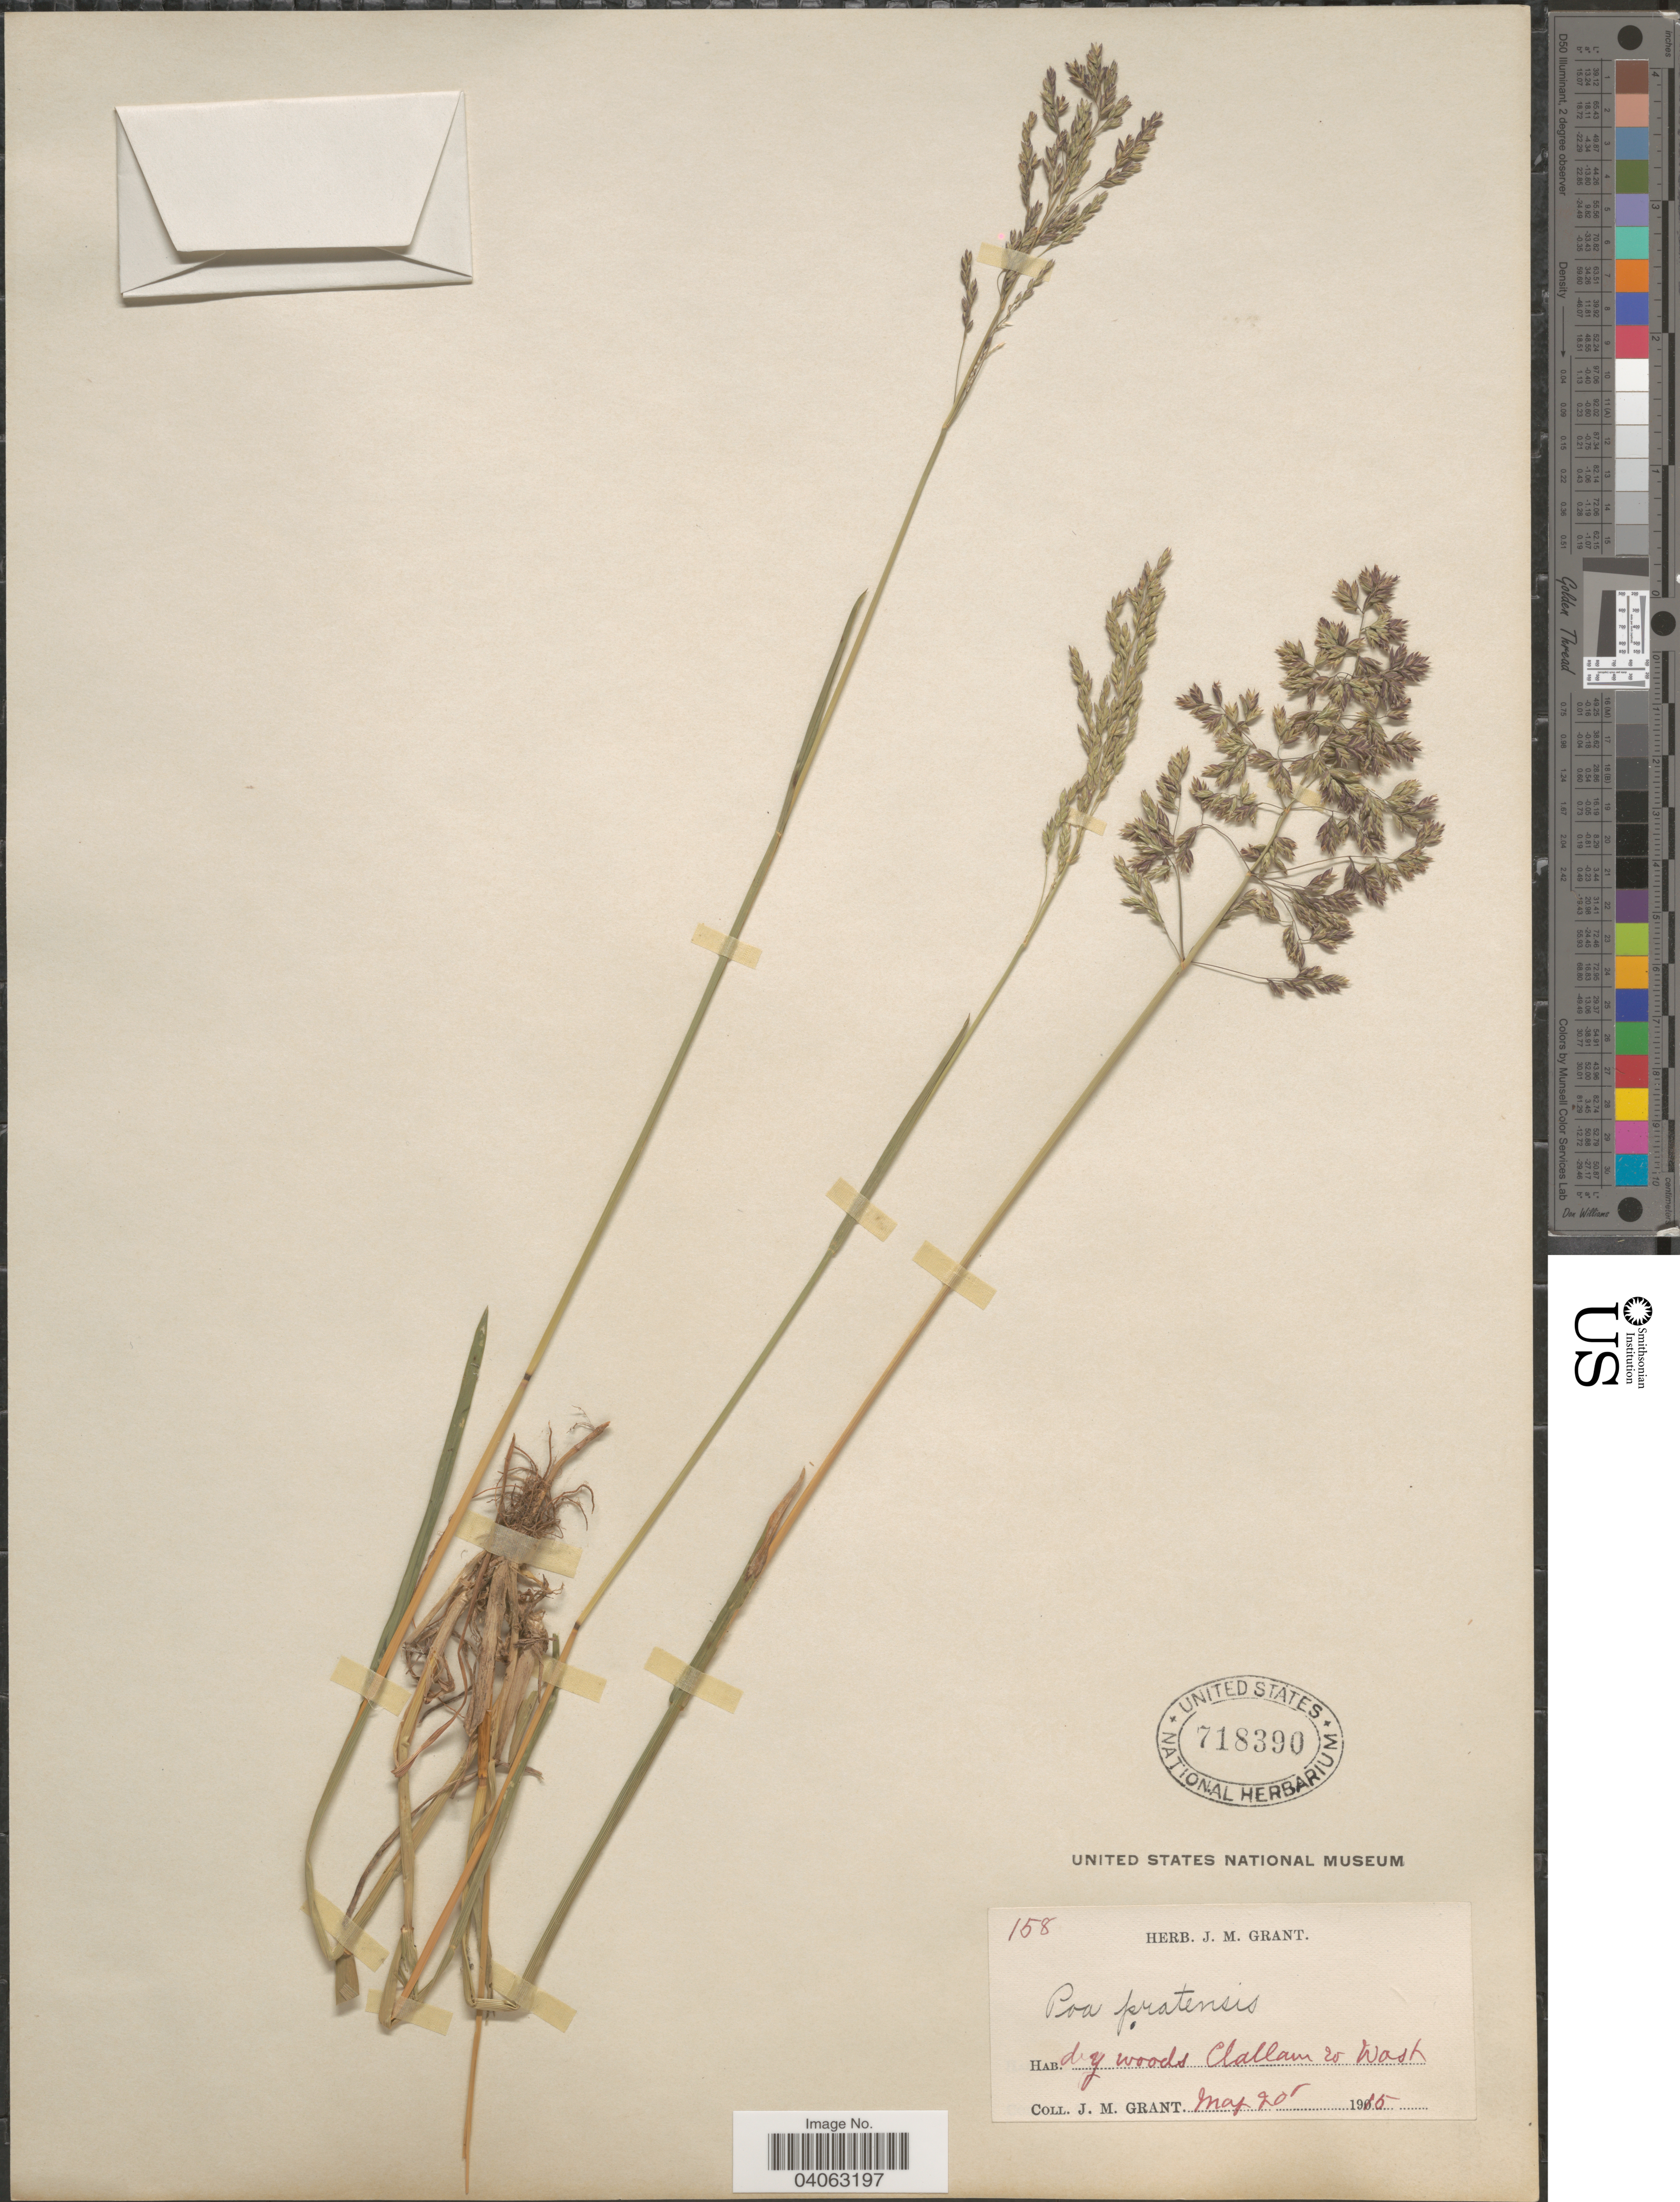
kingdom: Plantae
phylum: Tracheophyta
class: Liliopsida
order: Poales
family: Poaceae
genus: Poa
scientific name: Poa pratensis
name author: L.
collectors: J. M. Grant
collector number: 158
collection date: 1915-05-20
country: United States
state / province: Washington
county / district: Clallam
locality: Clallam Co.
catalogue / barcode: US 718390